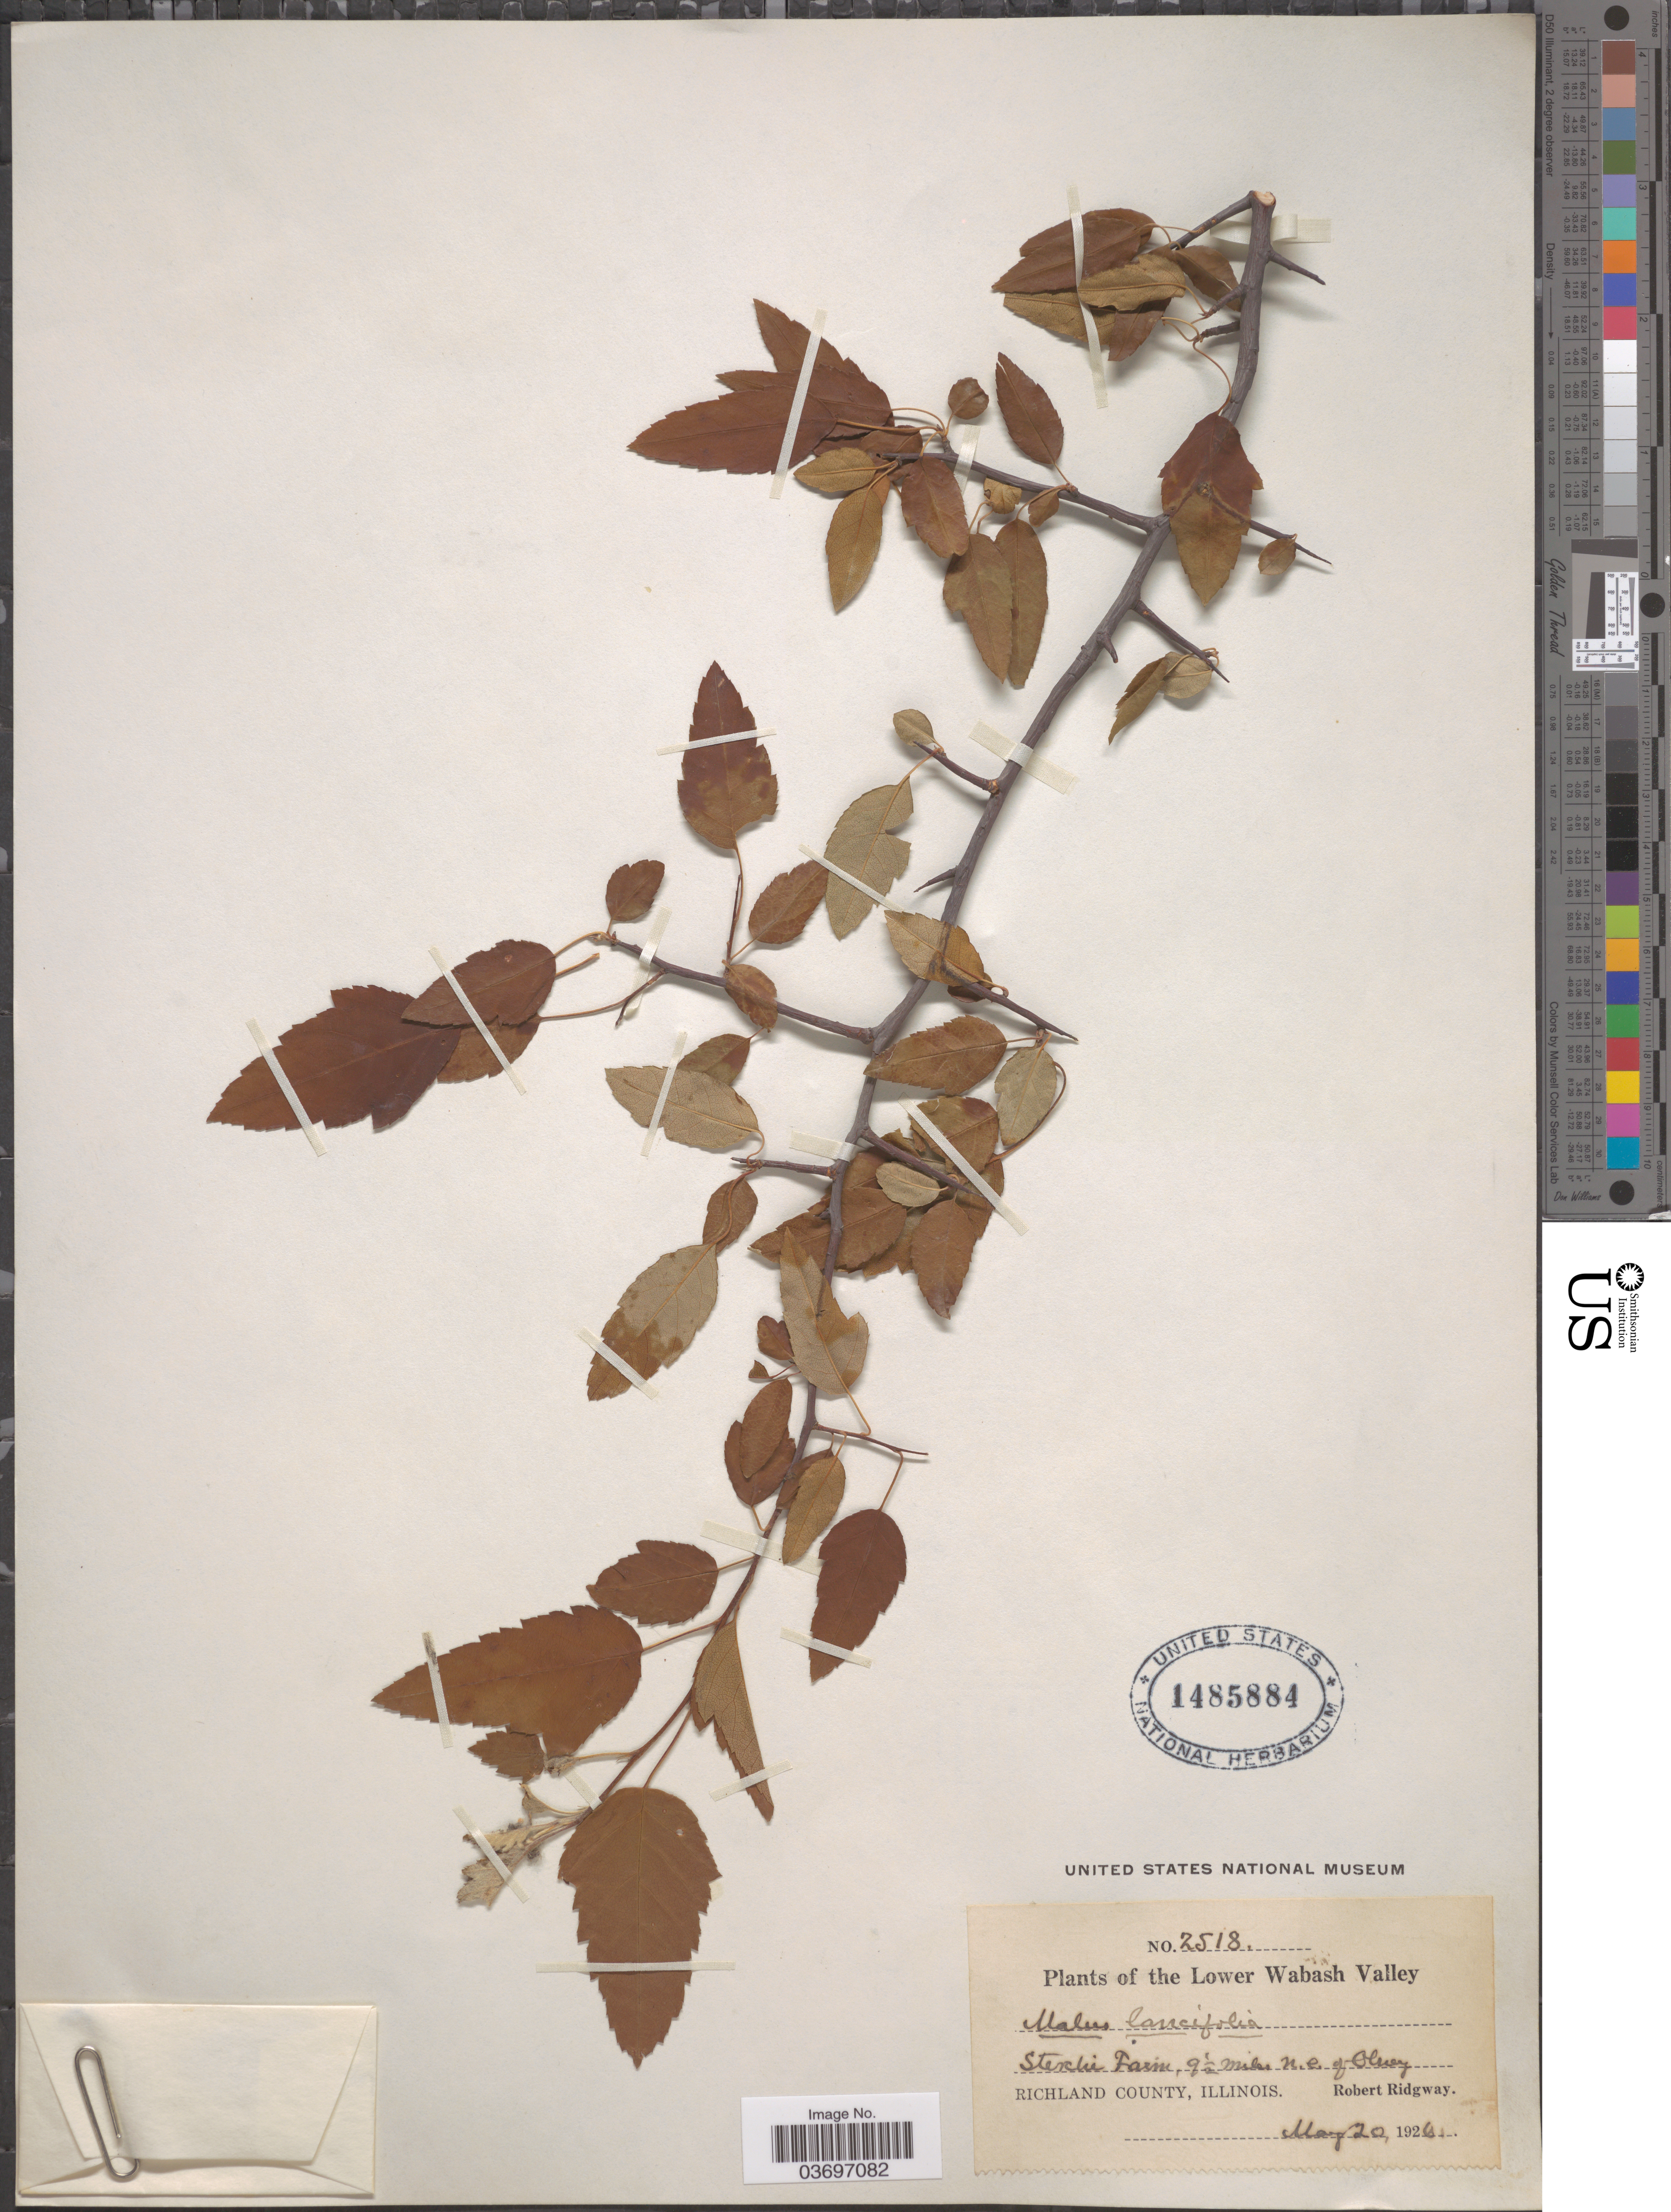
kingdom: Plantae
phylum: Tracheophyta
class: Magnoliopsida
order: Rosales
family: Rosaceae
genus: Malus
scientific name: Malus lancifolia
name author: Rehder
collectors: R. Ridgway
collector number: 2518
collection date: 1929-05-20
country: United States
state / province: Illinois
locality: The Lower Wabash Valley. Sterlic Farm, 9½ miles n. e. of Olney. Richland County.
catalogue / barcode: US 1485884